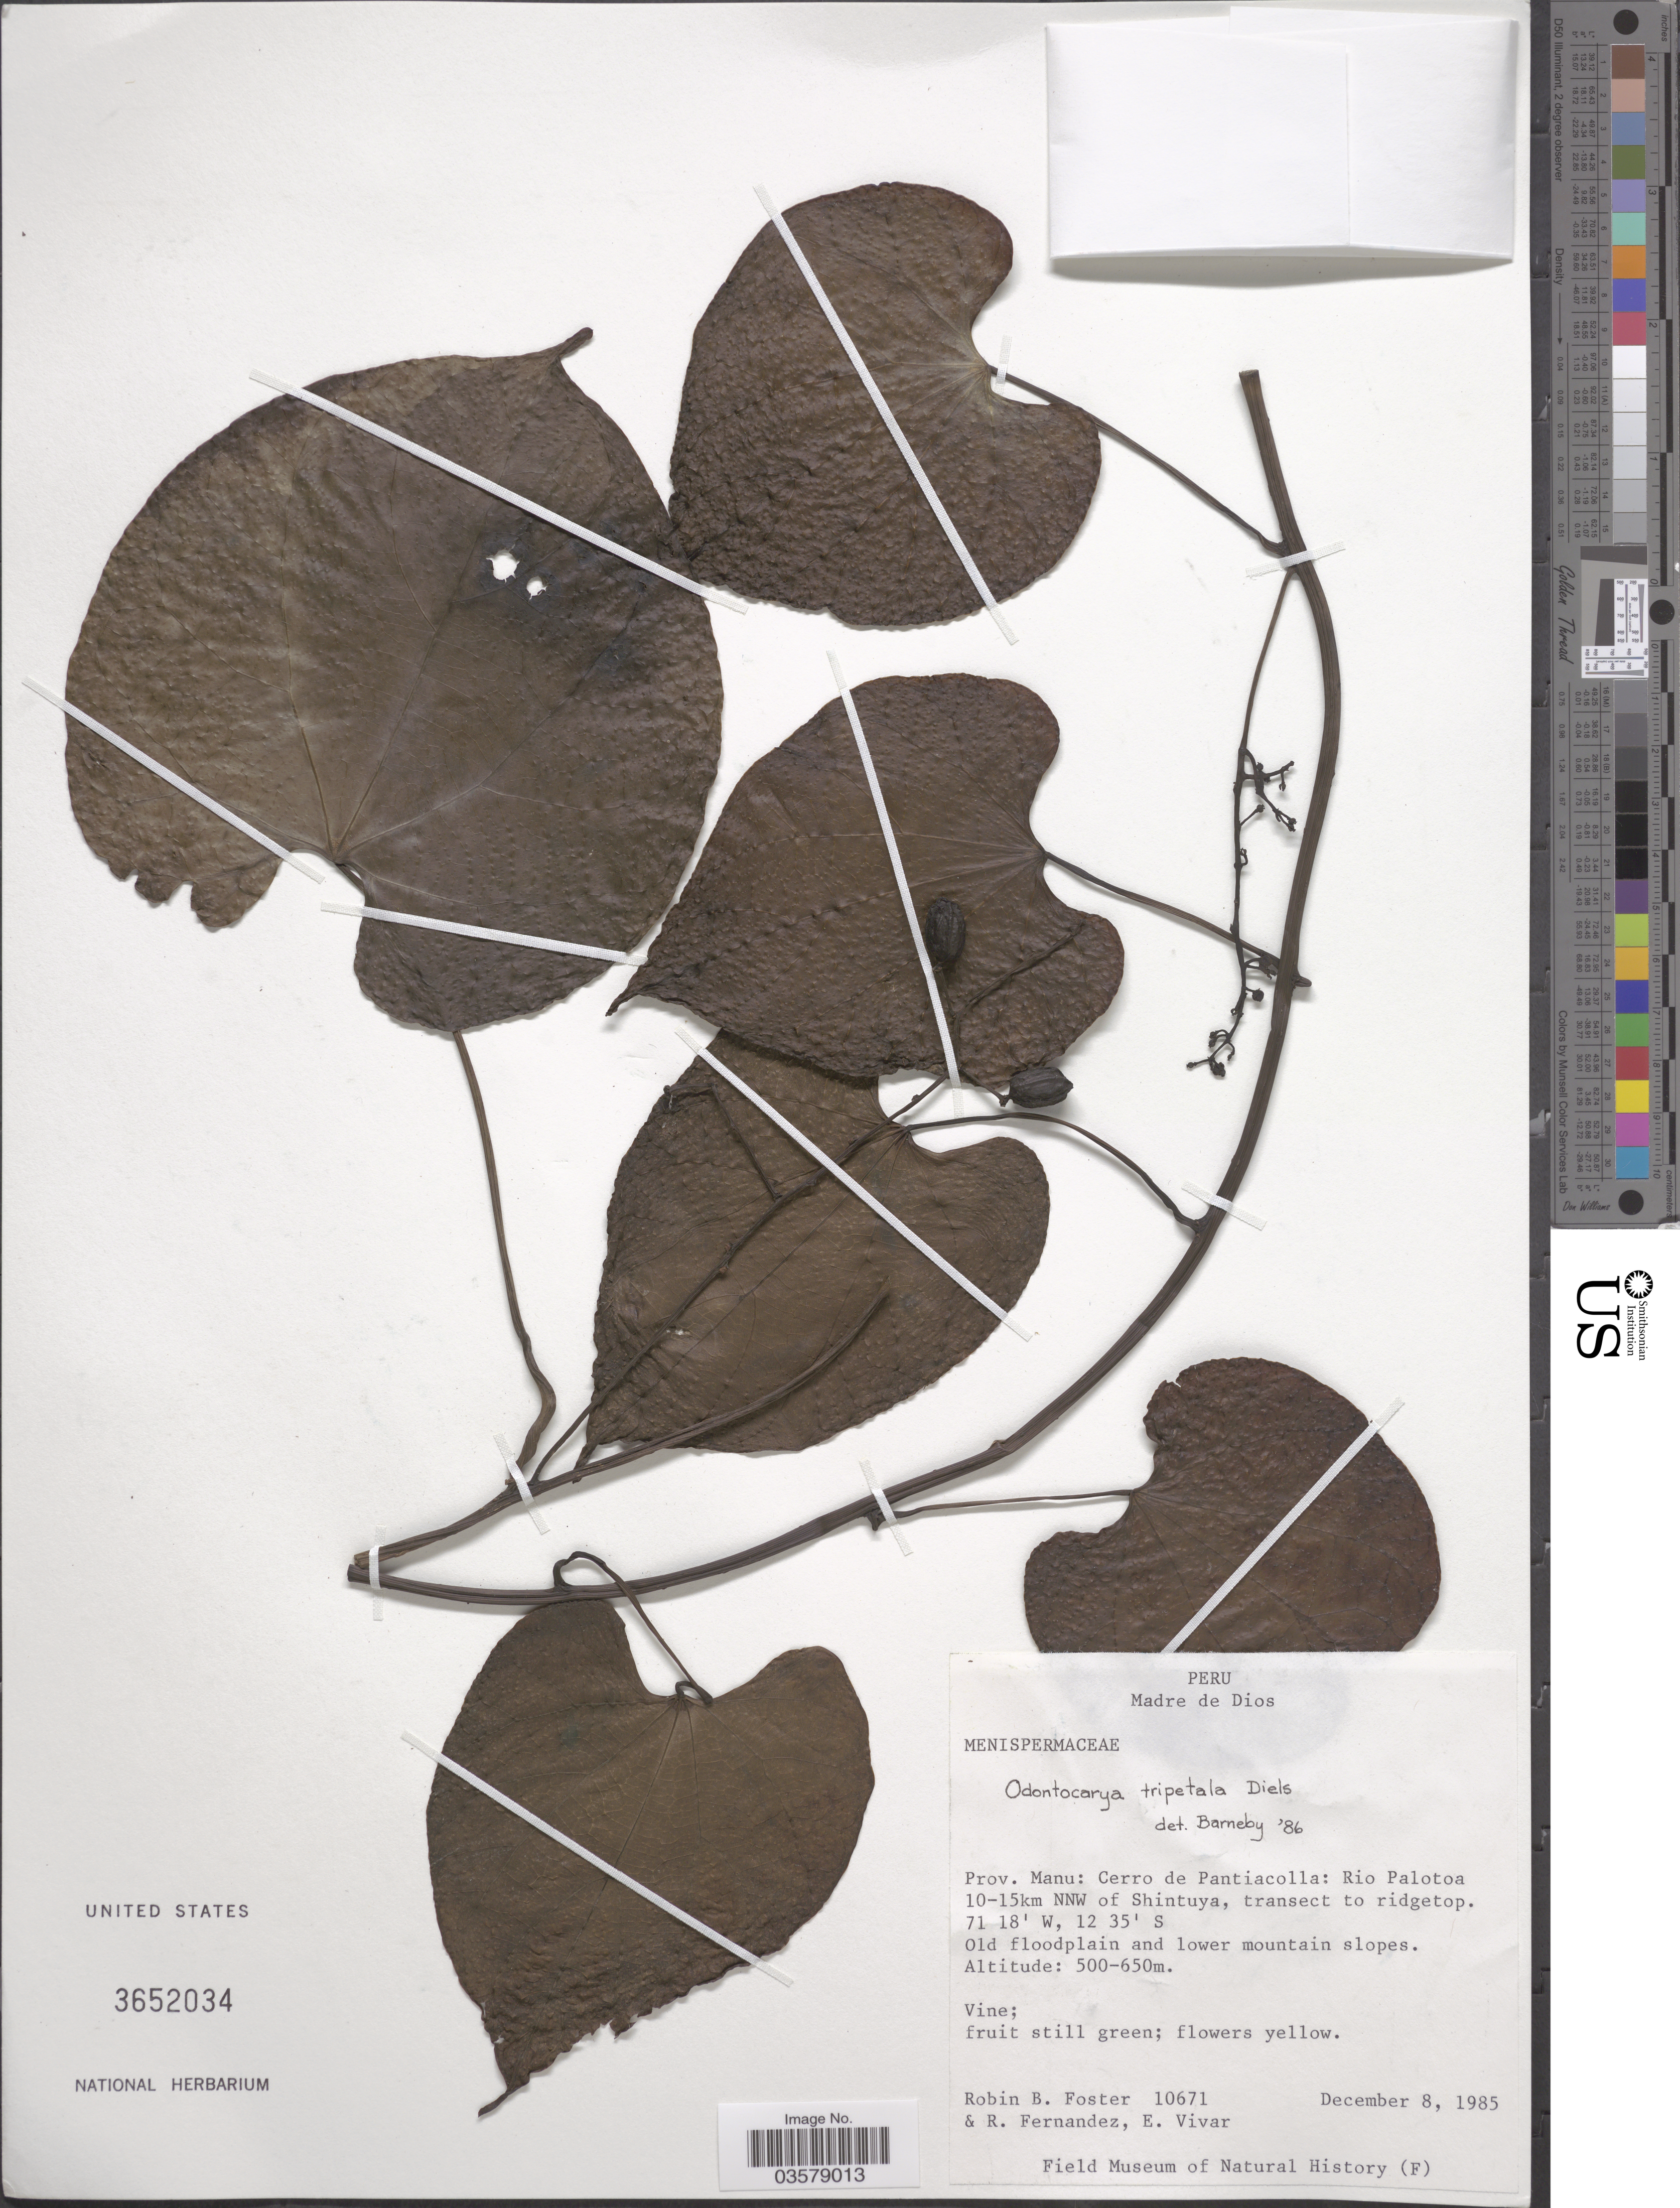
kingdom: Plantae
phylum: Tracheophyta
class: Magnoliopsida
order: Ranunculales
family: Menispermaceae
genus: Odontocarya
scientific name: Odontocarya tripetala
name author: Diels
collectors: R. B. Foster, R. Fernandez & E. Vivar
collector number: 10671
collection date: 1985-12-08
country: Peru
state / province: Madre de Dios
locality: Prov. Manu: Cerro de Pantiacolla: Rio Palotoa 10-15km NNW of Shintuya, transect to ridgetop.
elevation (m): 500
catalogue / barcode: US 3652034